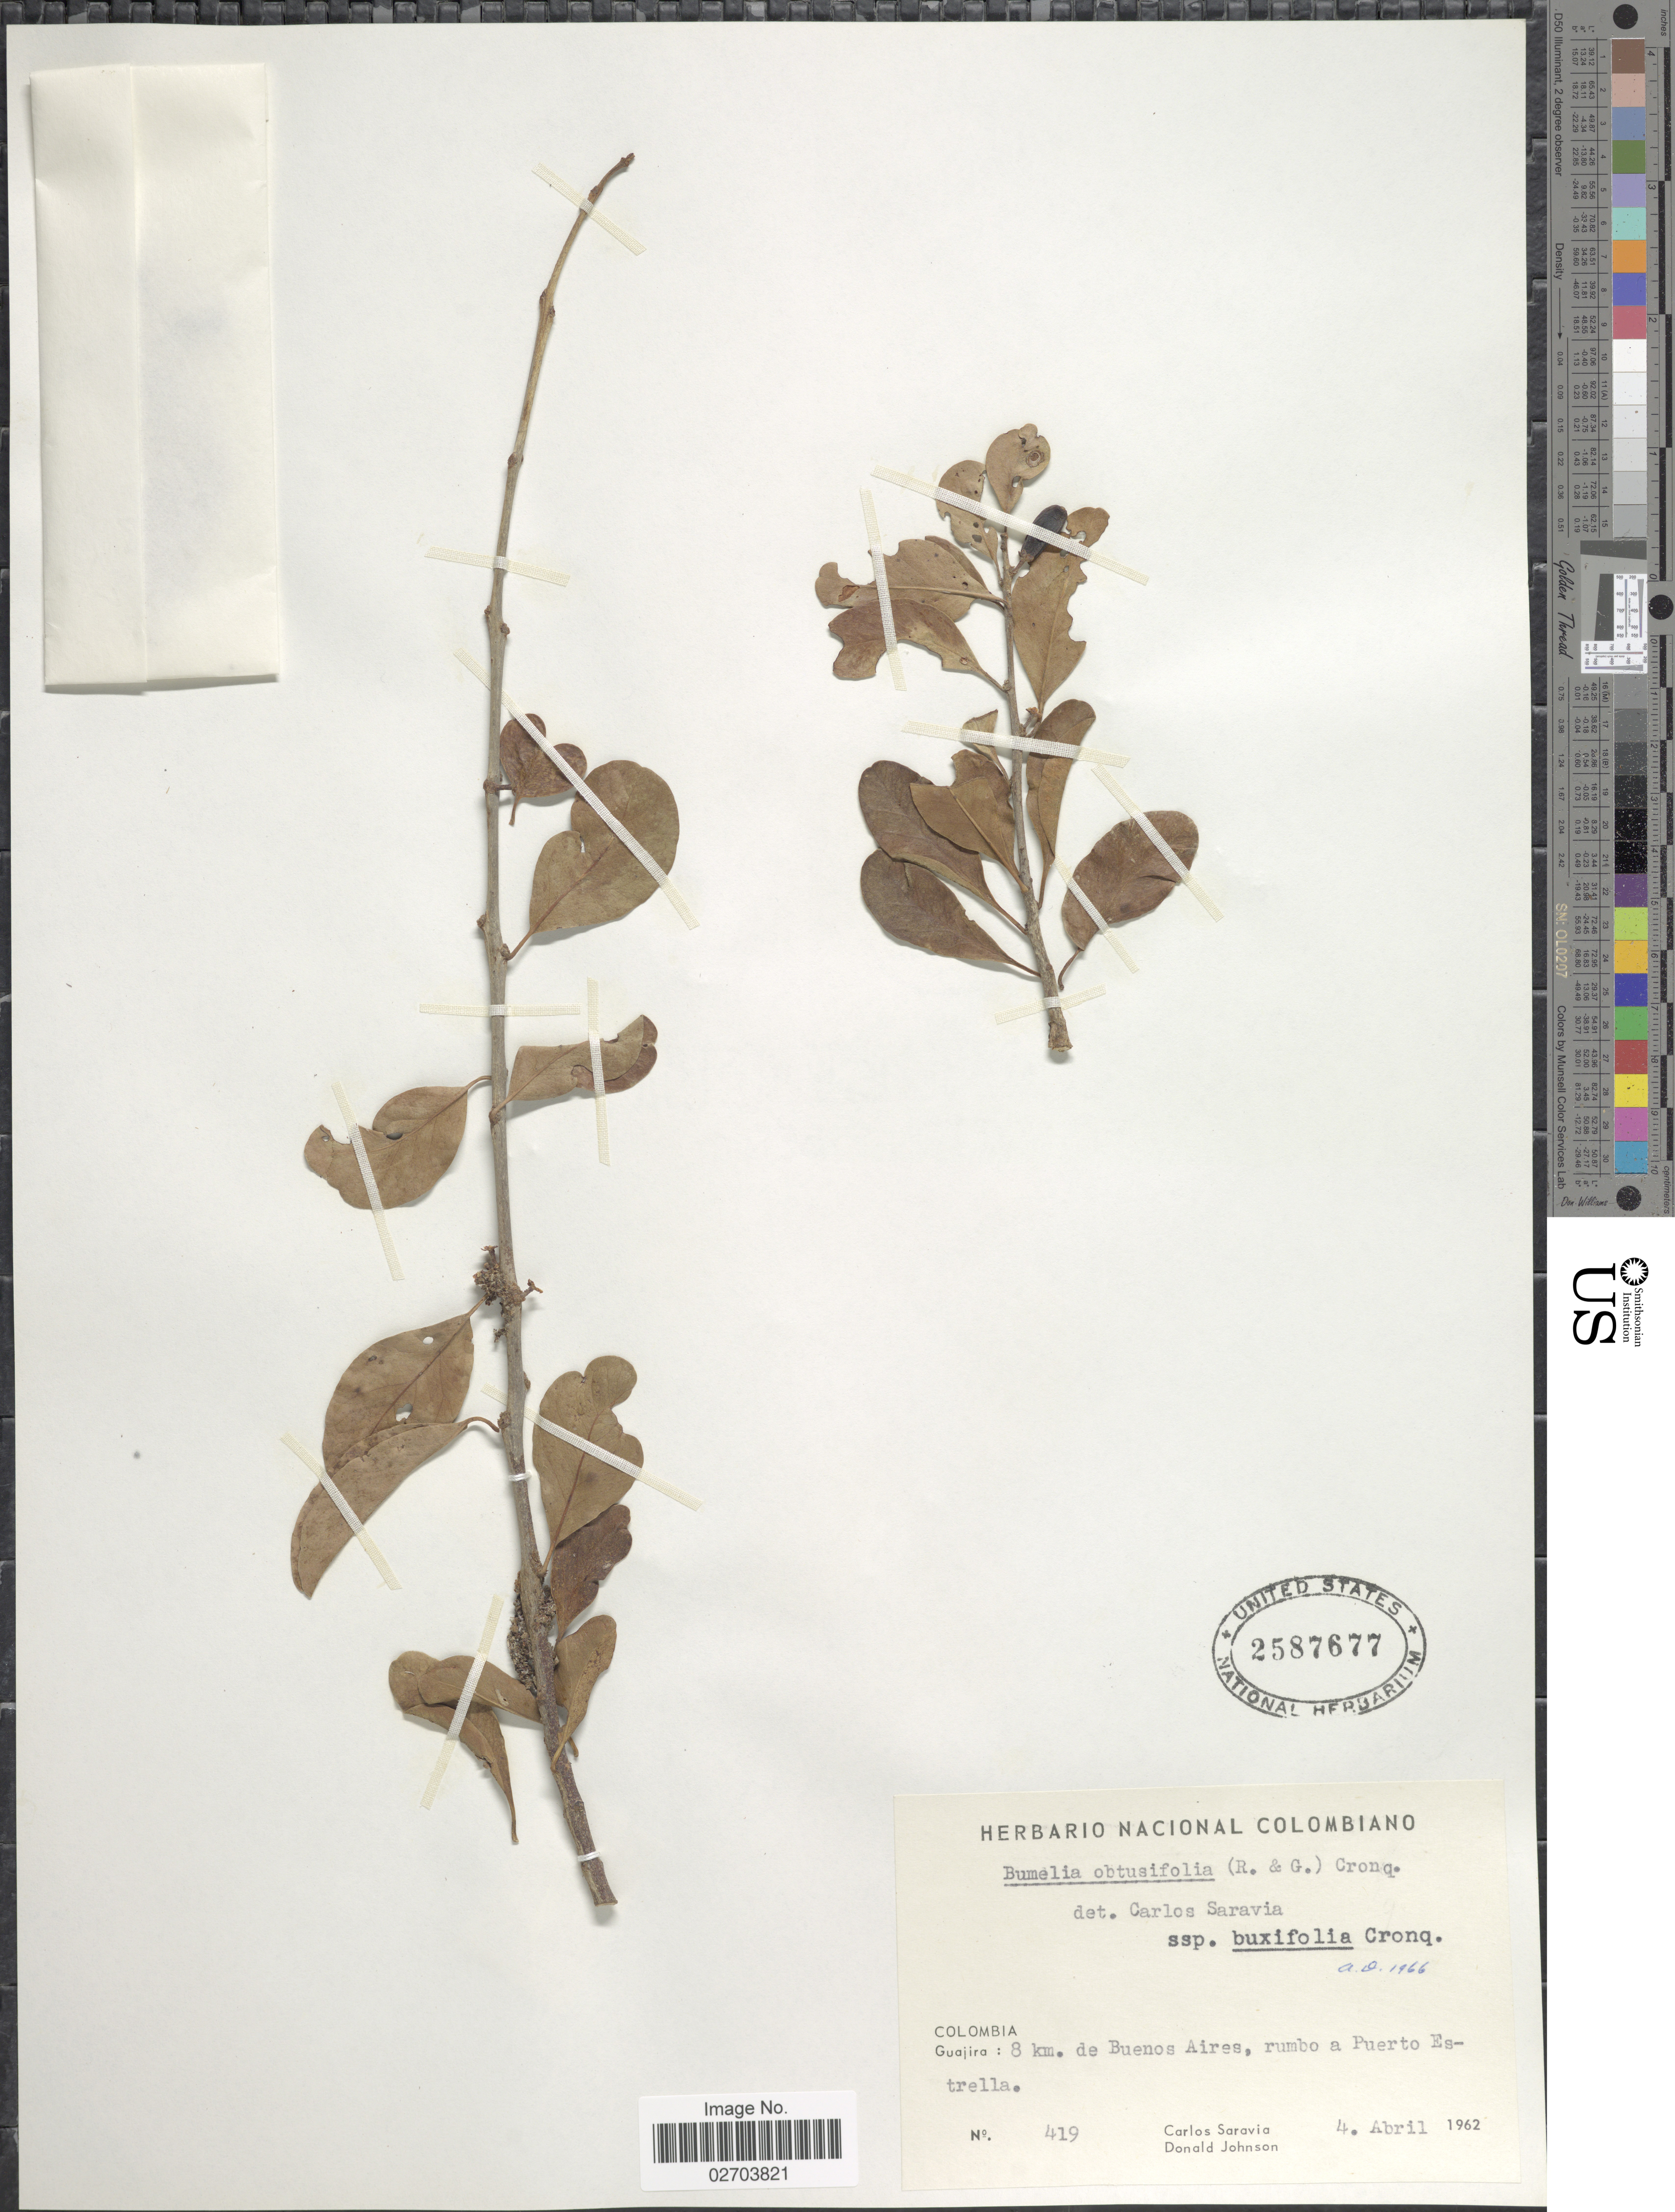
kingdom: Plantae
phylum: Tracheophyta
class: Magnoliopsida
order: Ericales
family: Sapotaceae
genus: Sideroxylon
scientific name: Sideroxylon obtusifolium subsp. buxifolium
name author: (Roem. & Schult.) T.D. Penn.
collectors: C. Saravia & D. Johnson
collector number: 419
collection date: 1962-04-04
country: Colombia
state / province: La Guajira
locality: Guajira: 8 km. de Buenos Aires, rumbo a Puerto Estrella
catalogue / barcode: US 2587677